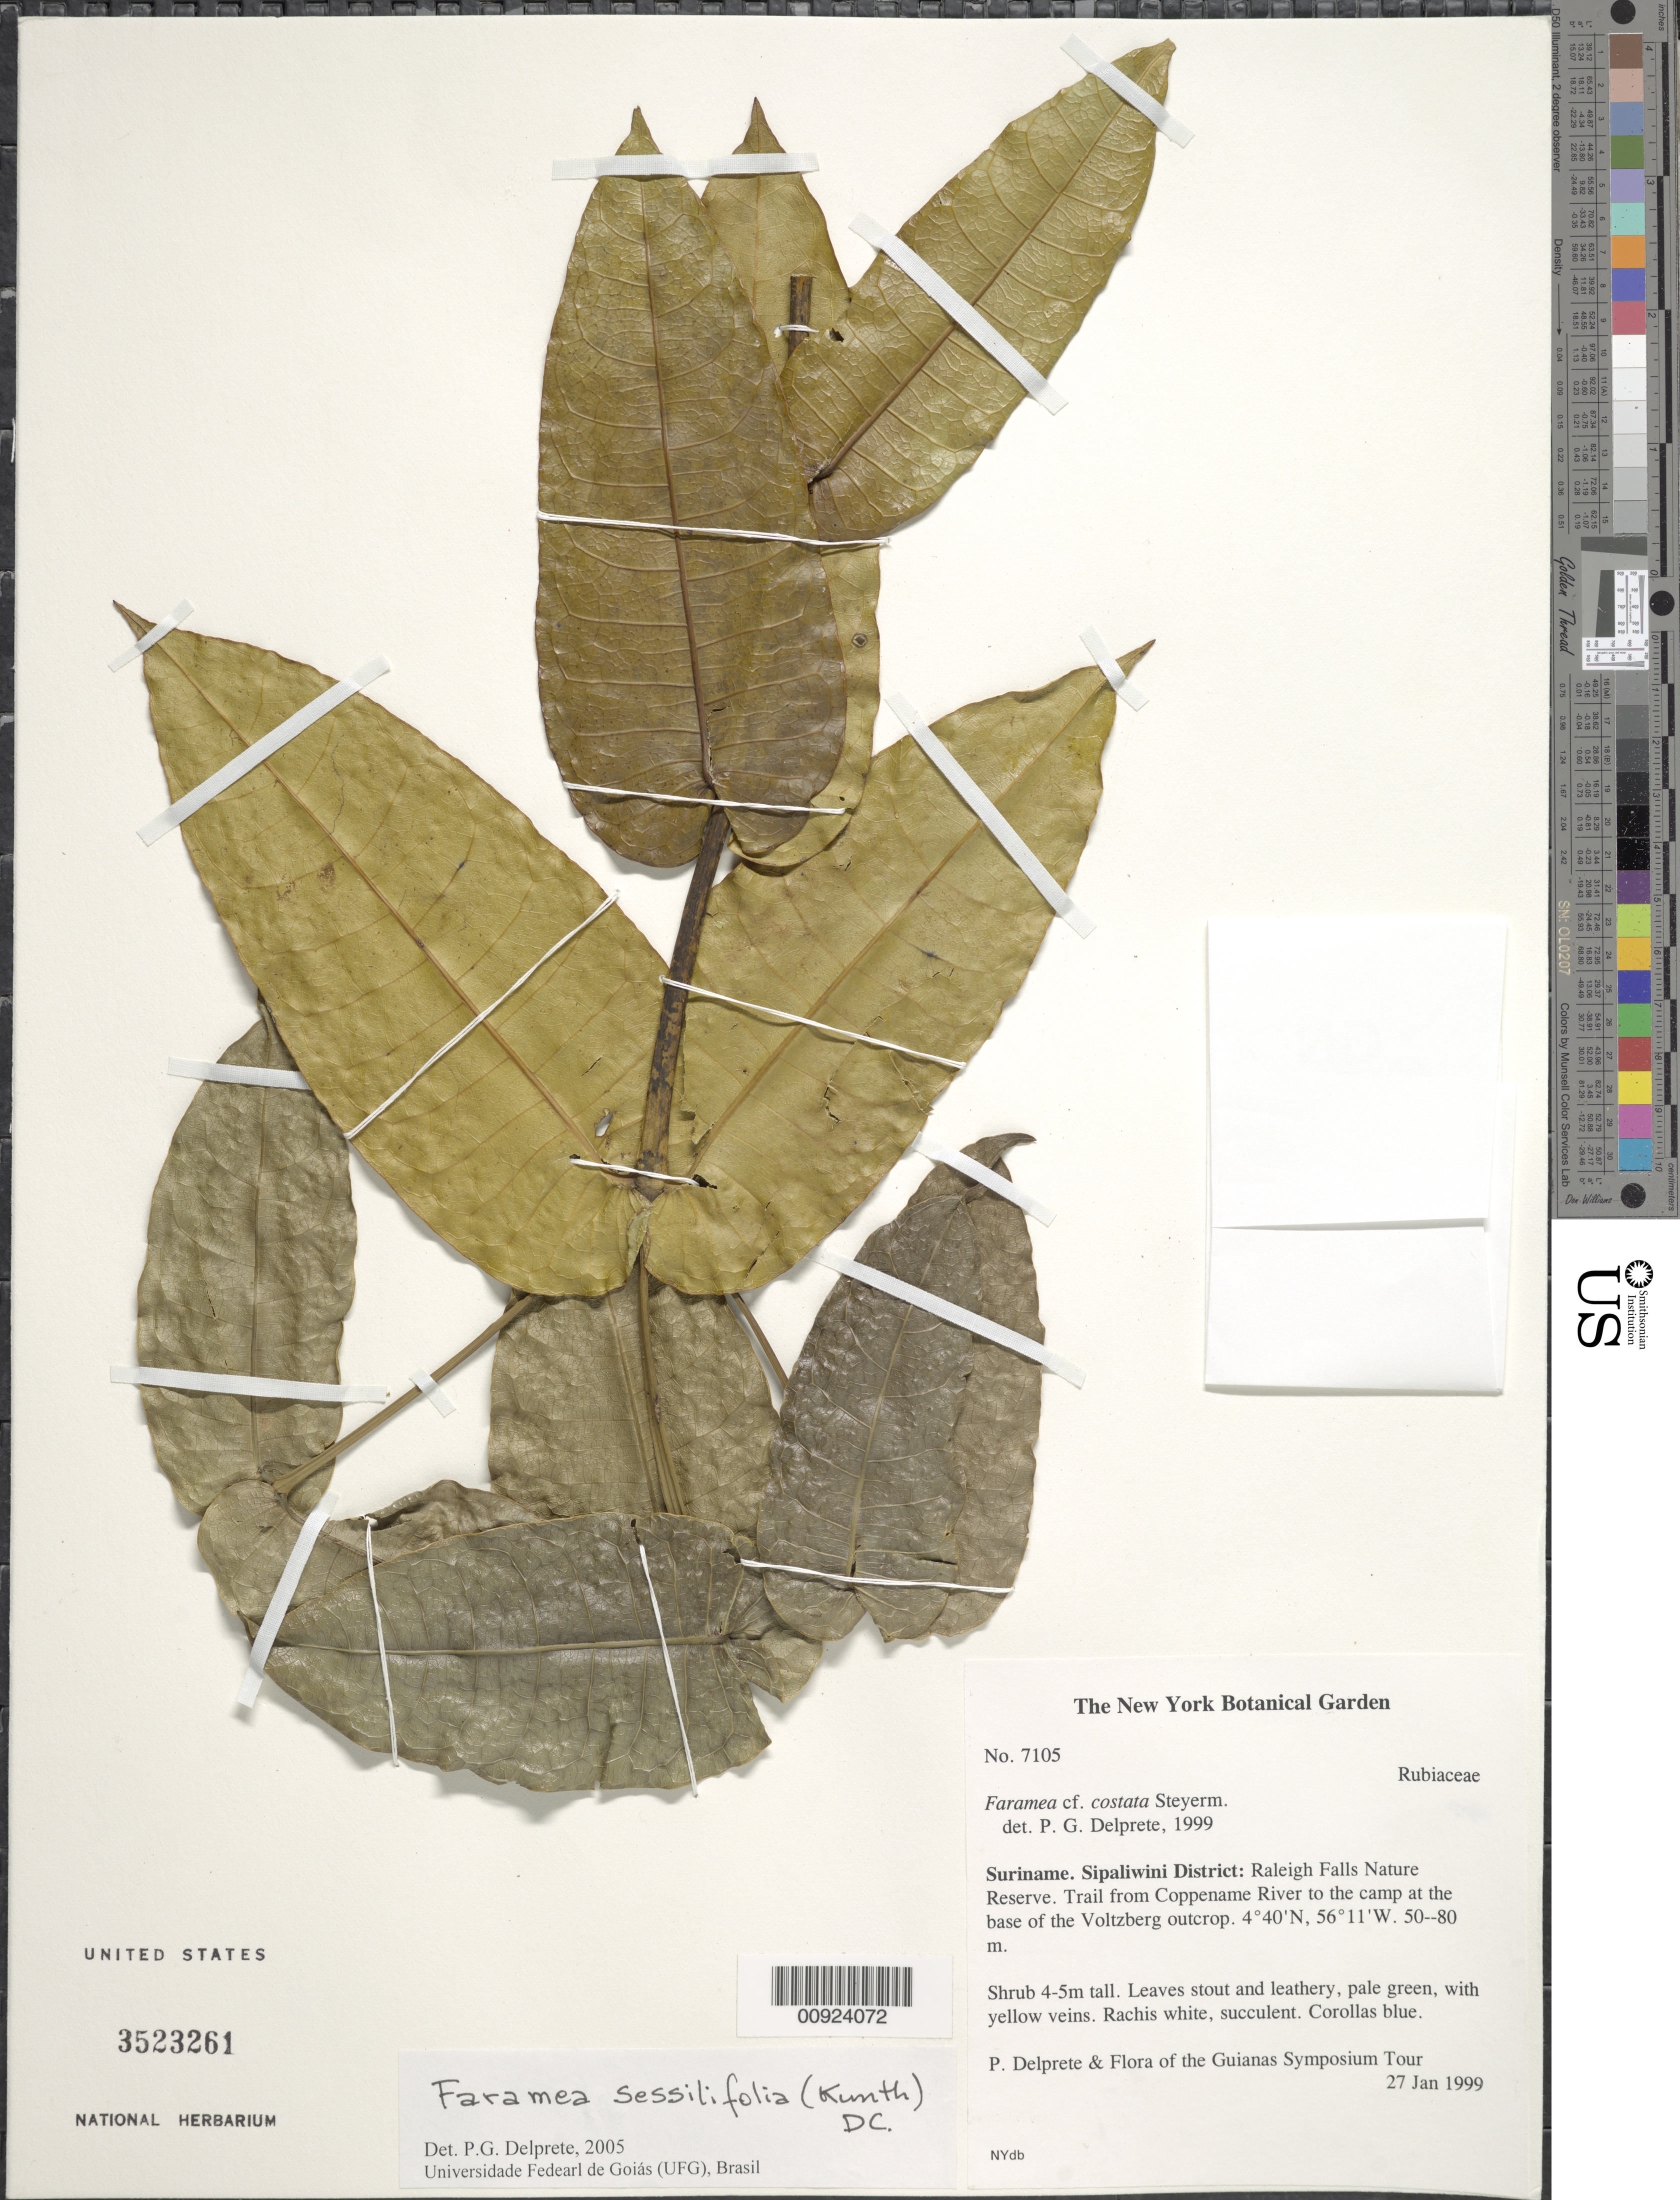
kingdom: Plantae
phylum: Tracheophyta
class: Magnoliopsida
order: Gentianales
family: Rubiaceae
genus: Faramea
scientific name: Faramea sessilifolia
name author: (Kunth) DC.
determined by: Delprete, P. G., Herb. de Guyane Cay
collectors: P. G. Delprete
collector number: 7105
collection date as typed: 27-Jan-99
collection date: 1999-01-27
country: Suriname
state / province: Sipaliwini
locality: Raleigh Falls Nature Reserve. Trail from Coppename River to the camp at the base of the Voltzberg outcrop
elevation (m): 50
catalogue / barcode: US 3523261